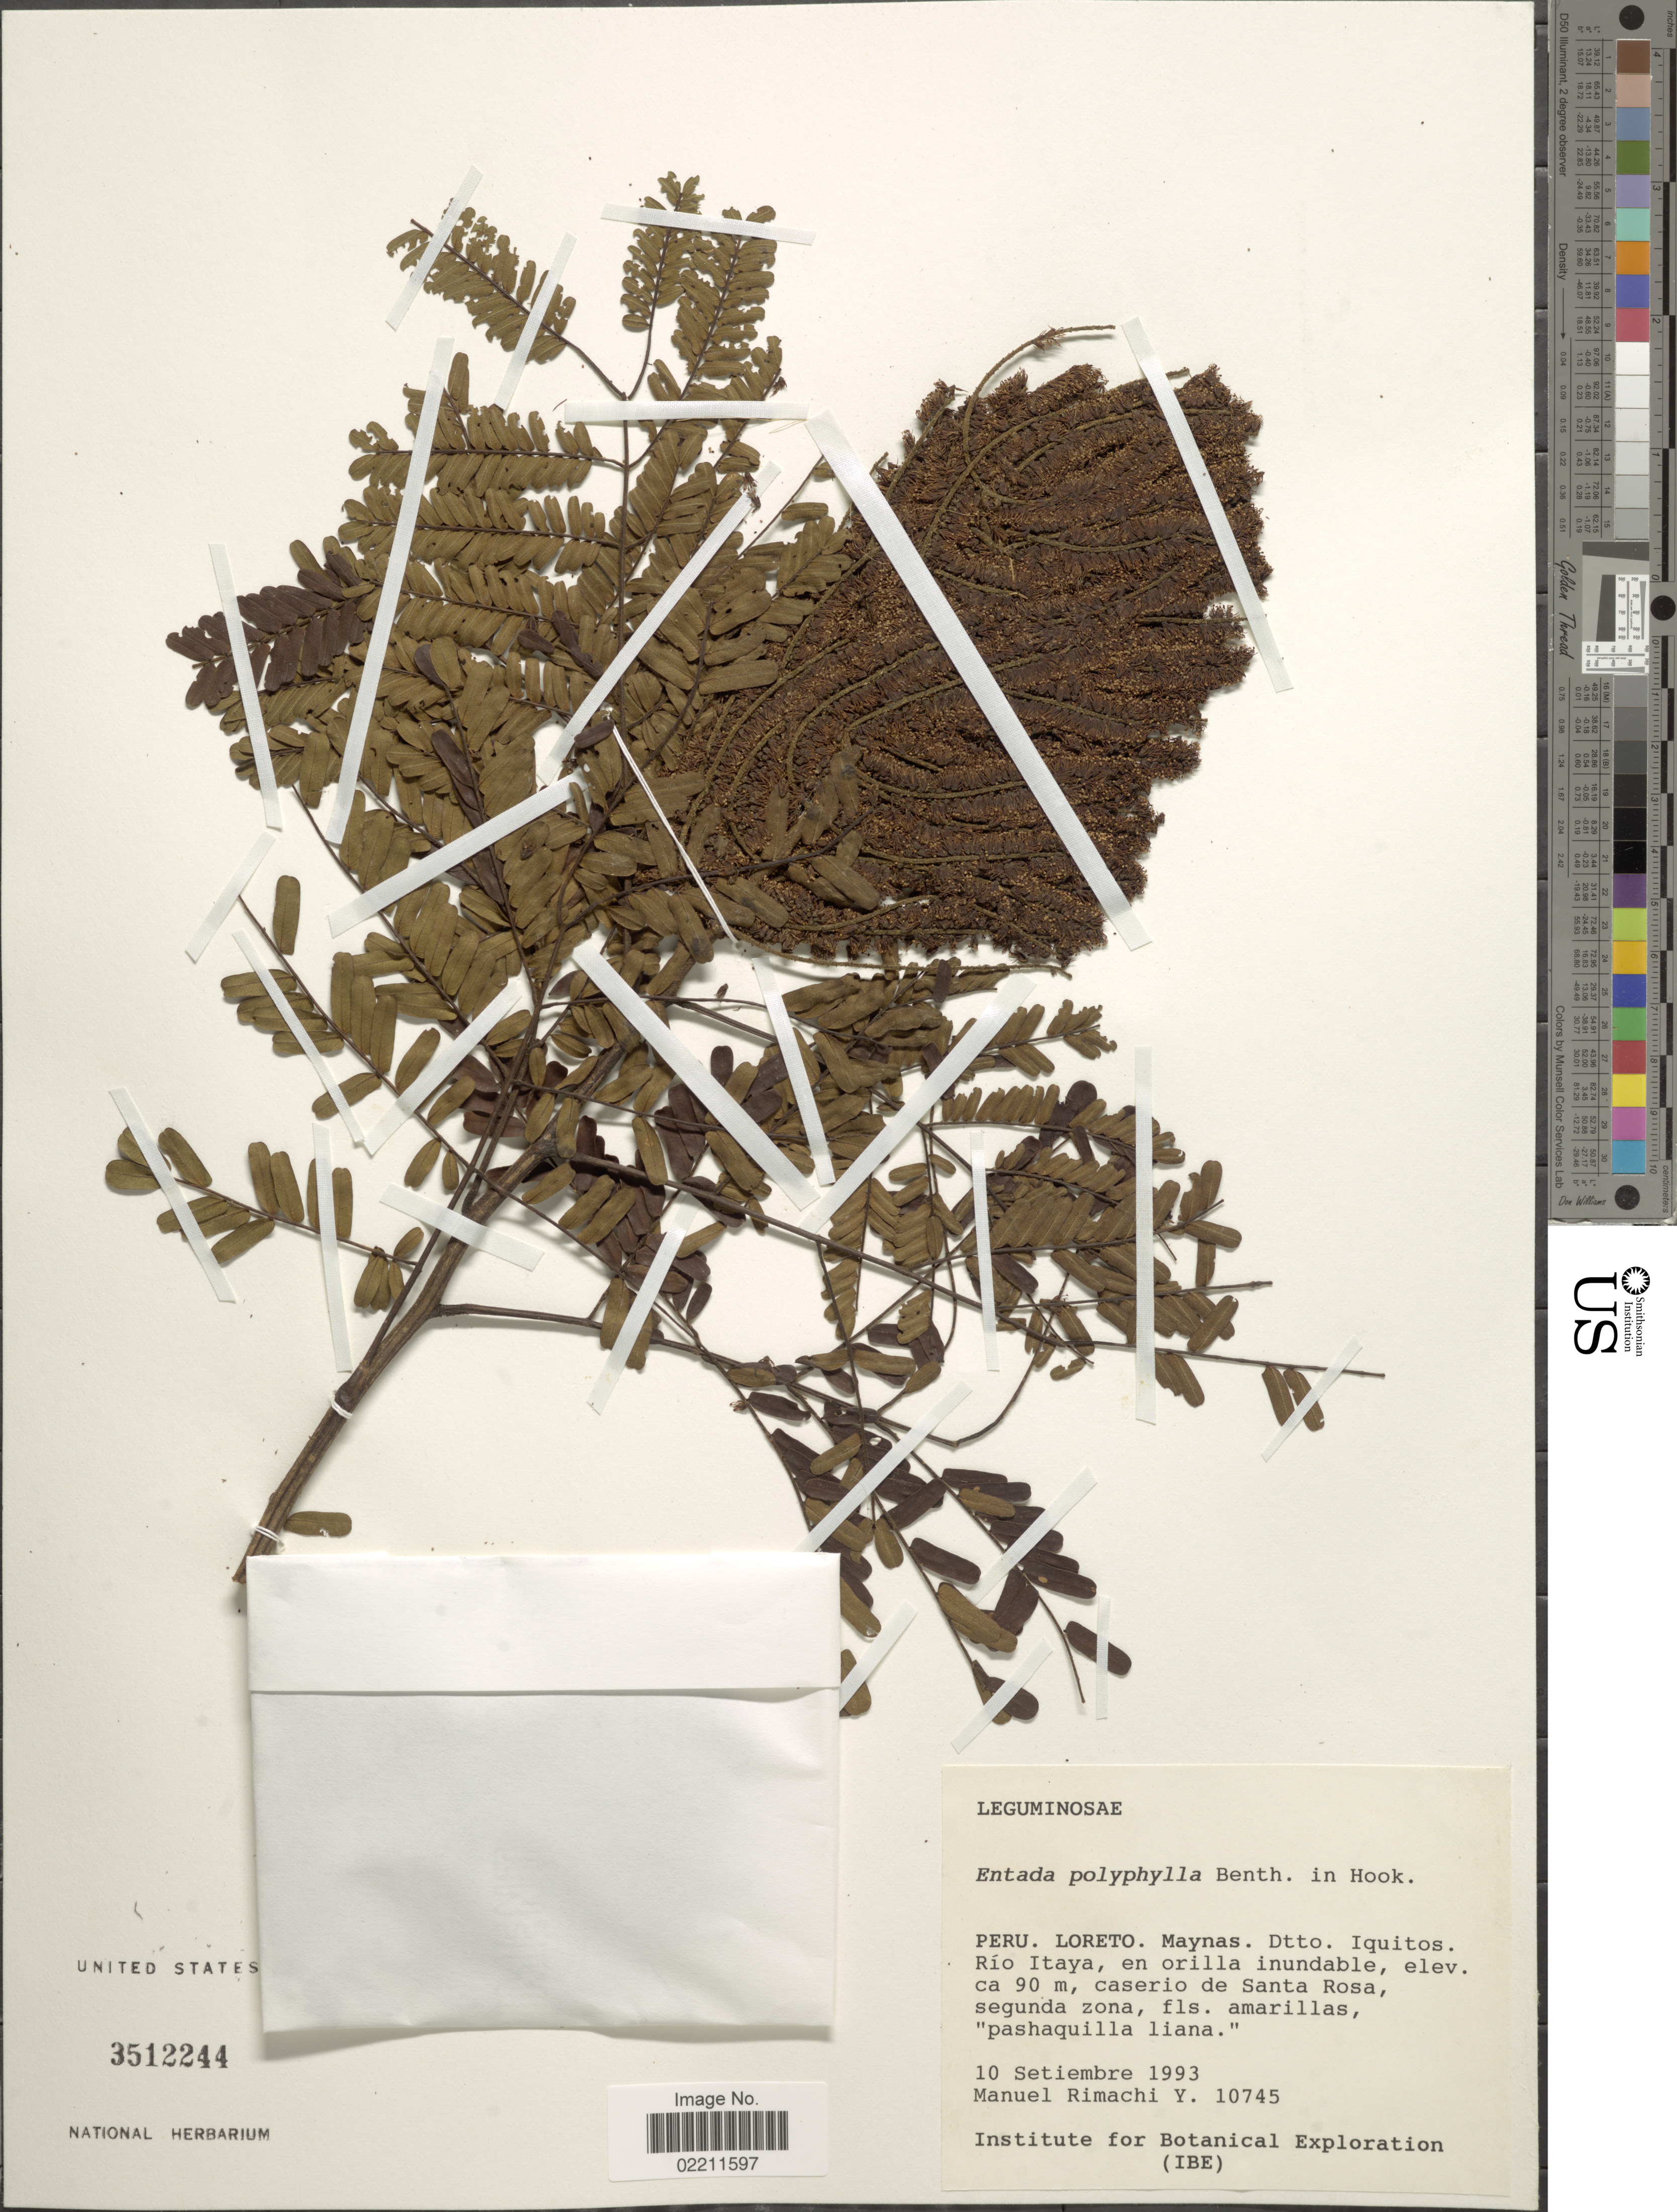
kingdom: Plantae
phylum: Tracheophyta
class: Magnoliopsida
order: Fabales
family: Fabaceae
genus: Entada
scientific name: Entada polystachya var. polyphylla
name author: (Benth.) Barneby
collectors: M. Rimachi Y.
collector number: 10745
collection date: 1993-09-10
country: Peru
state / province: Loreto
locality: Peru. Loreto. Maynas, Dtto. Iquitos. Rio Itaya, en orilla inundable. Caserio de Santa Rosa, segunda zona.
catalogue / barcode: US 3512244